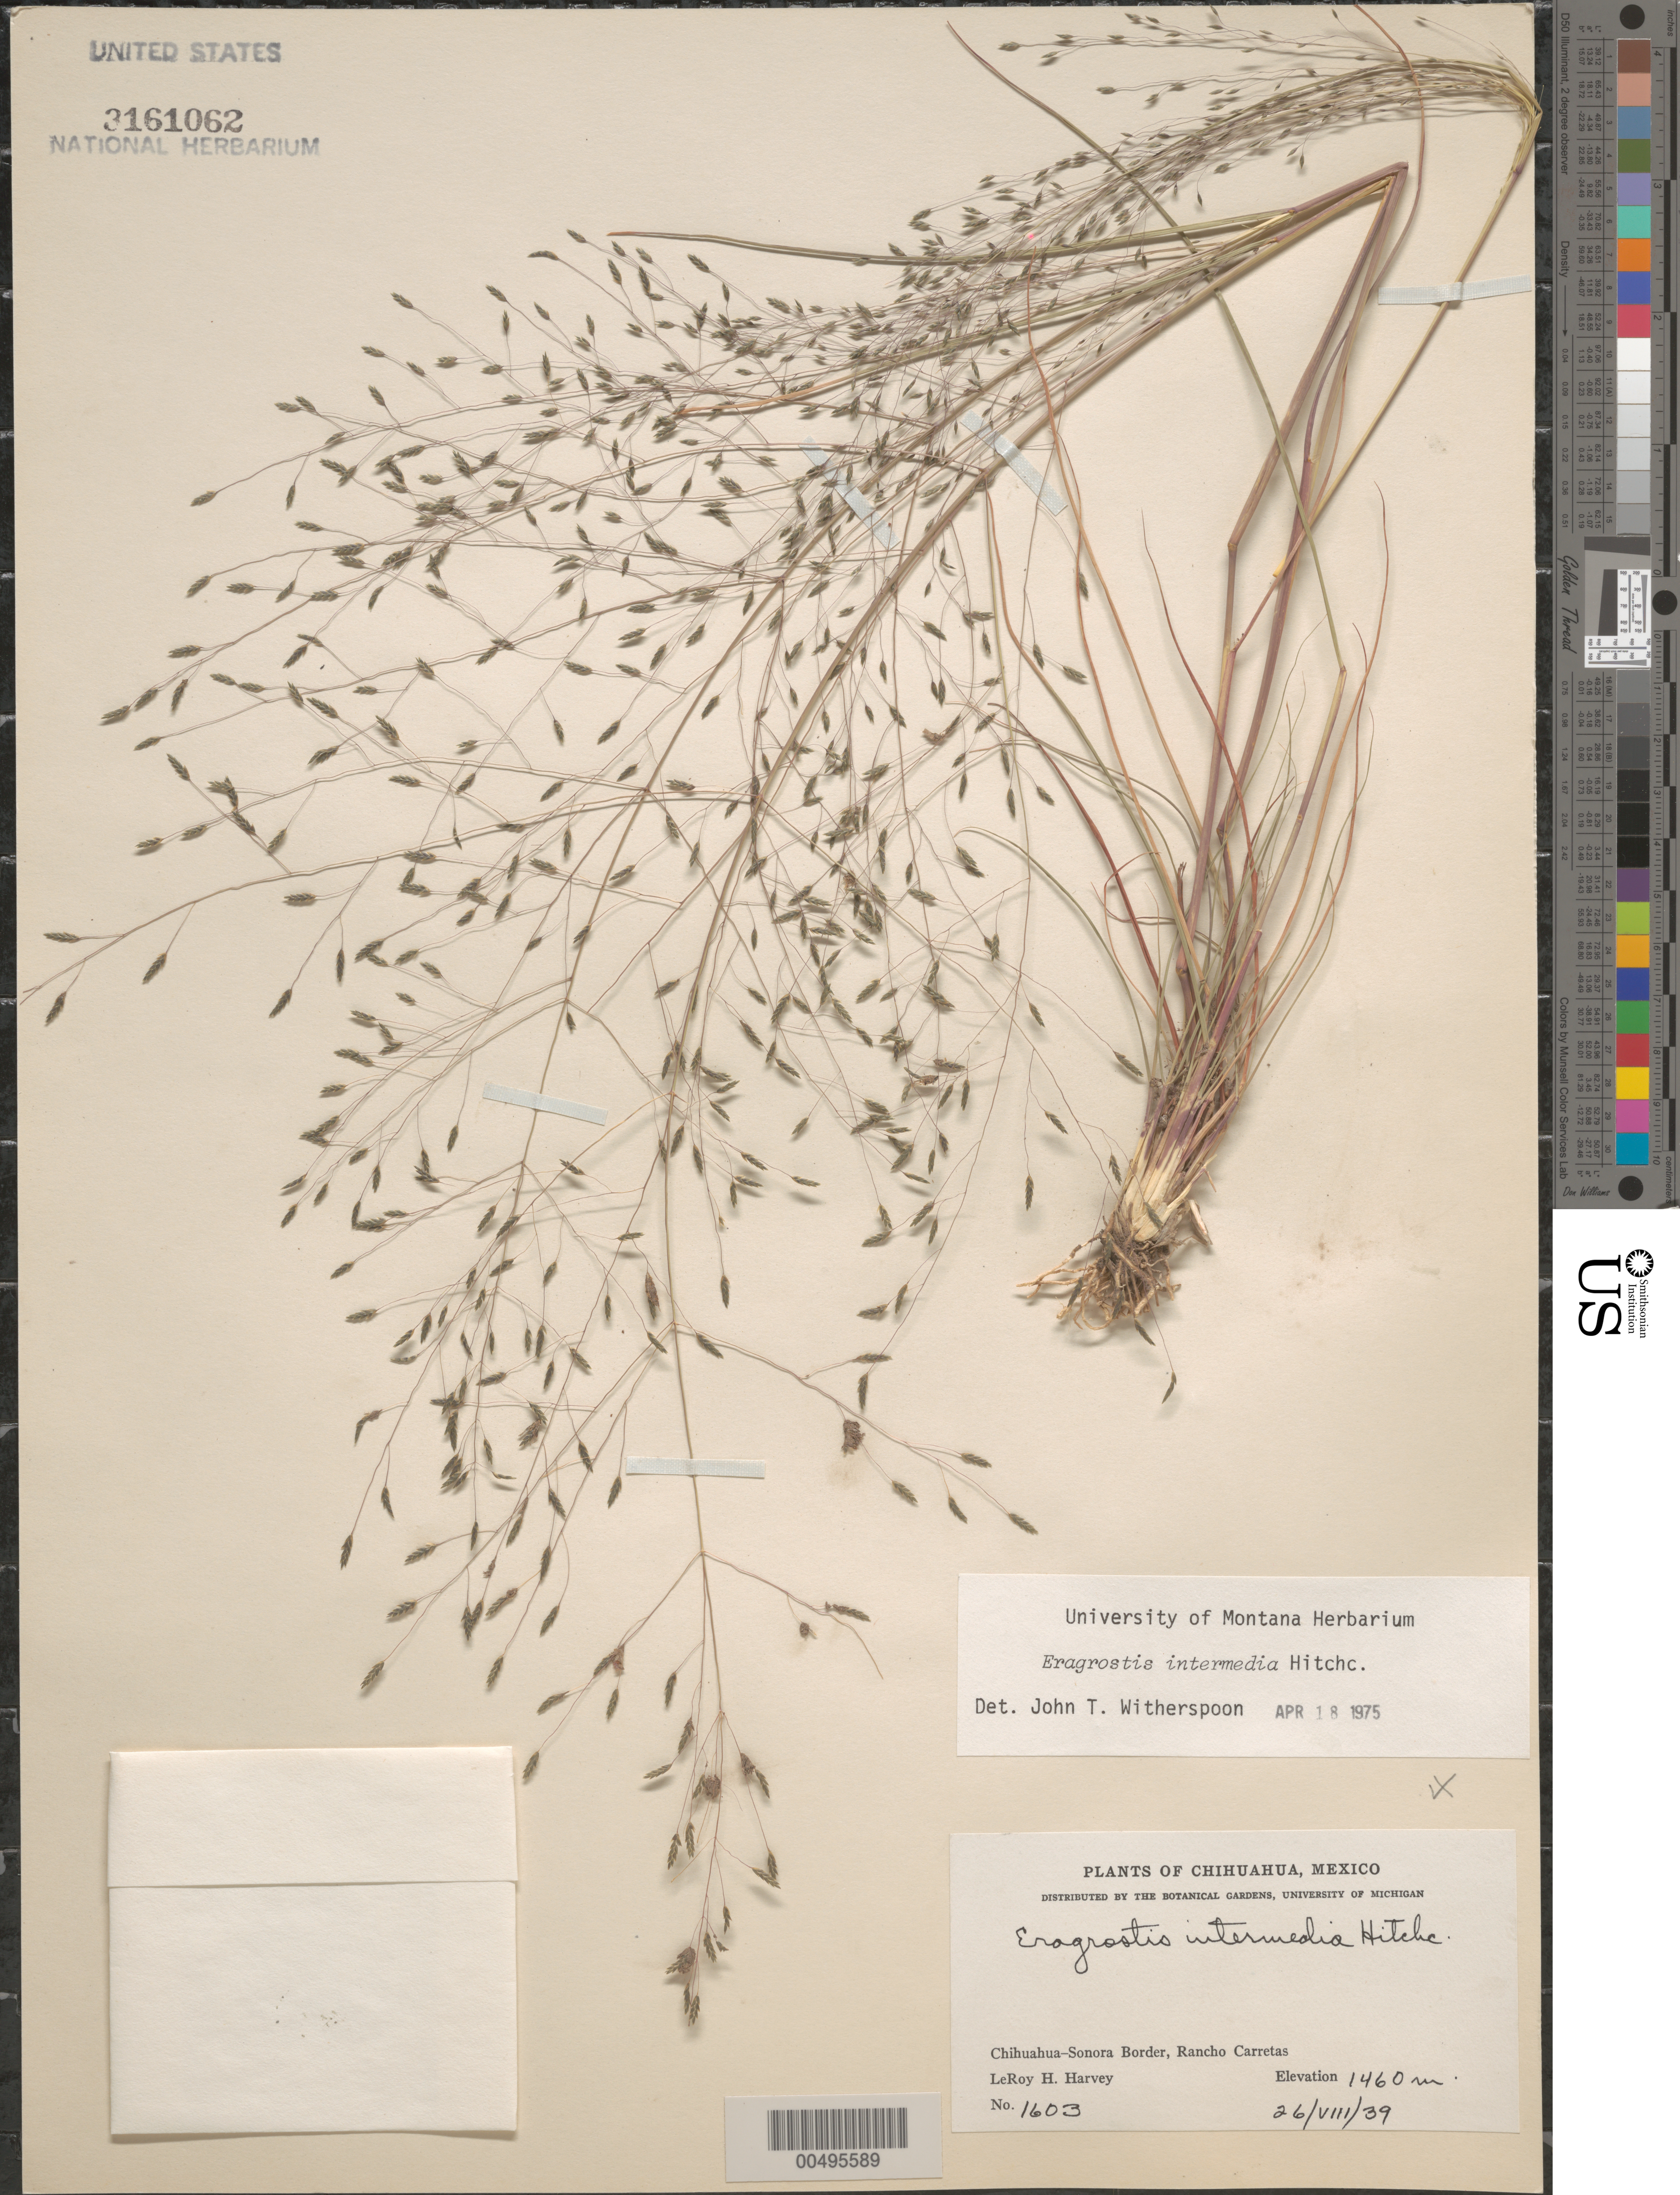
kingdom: Plantae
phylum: Tracheophyta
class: Liliopsida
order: Poales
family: Poaceae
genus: Eragrostis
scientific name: Eragrostis intermedia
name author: Hitchc.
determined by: Witherspoon, John T.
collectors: L. H. Harvey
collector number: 1603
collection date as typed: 26 Aug 1939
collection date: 1939-08-26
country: Mexico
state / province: Chihuahua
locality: Chihuahua - Sonora border, Rancho Carretas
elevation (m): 1460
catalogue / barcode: US 3161062